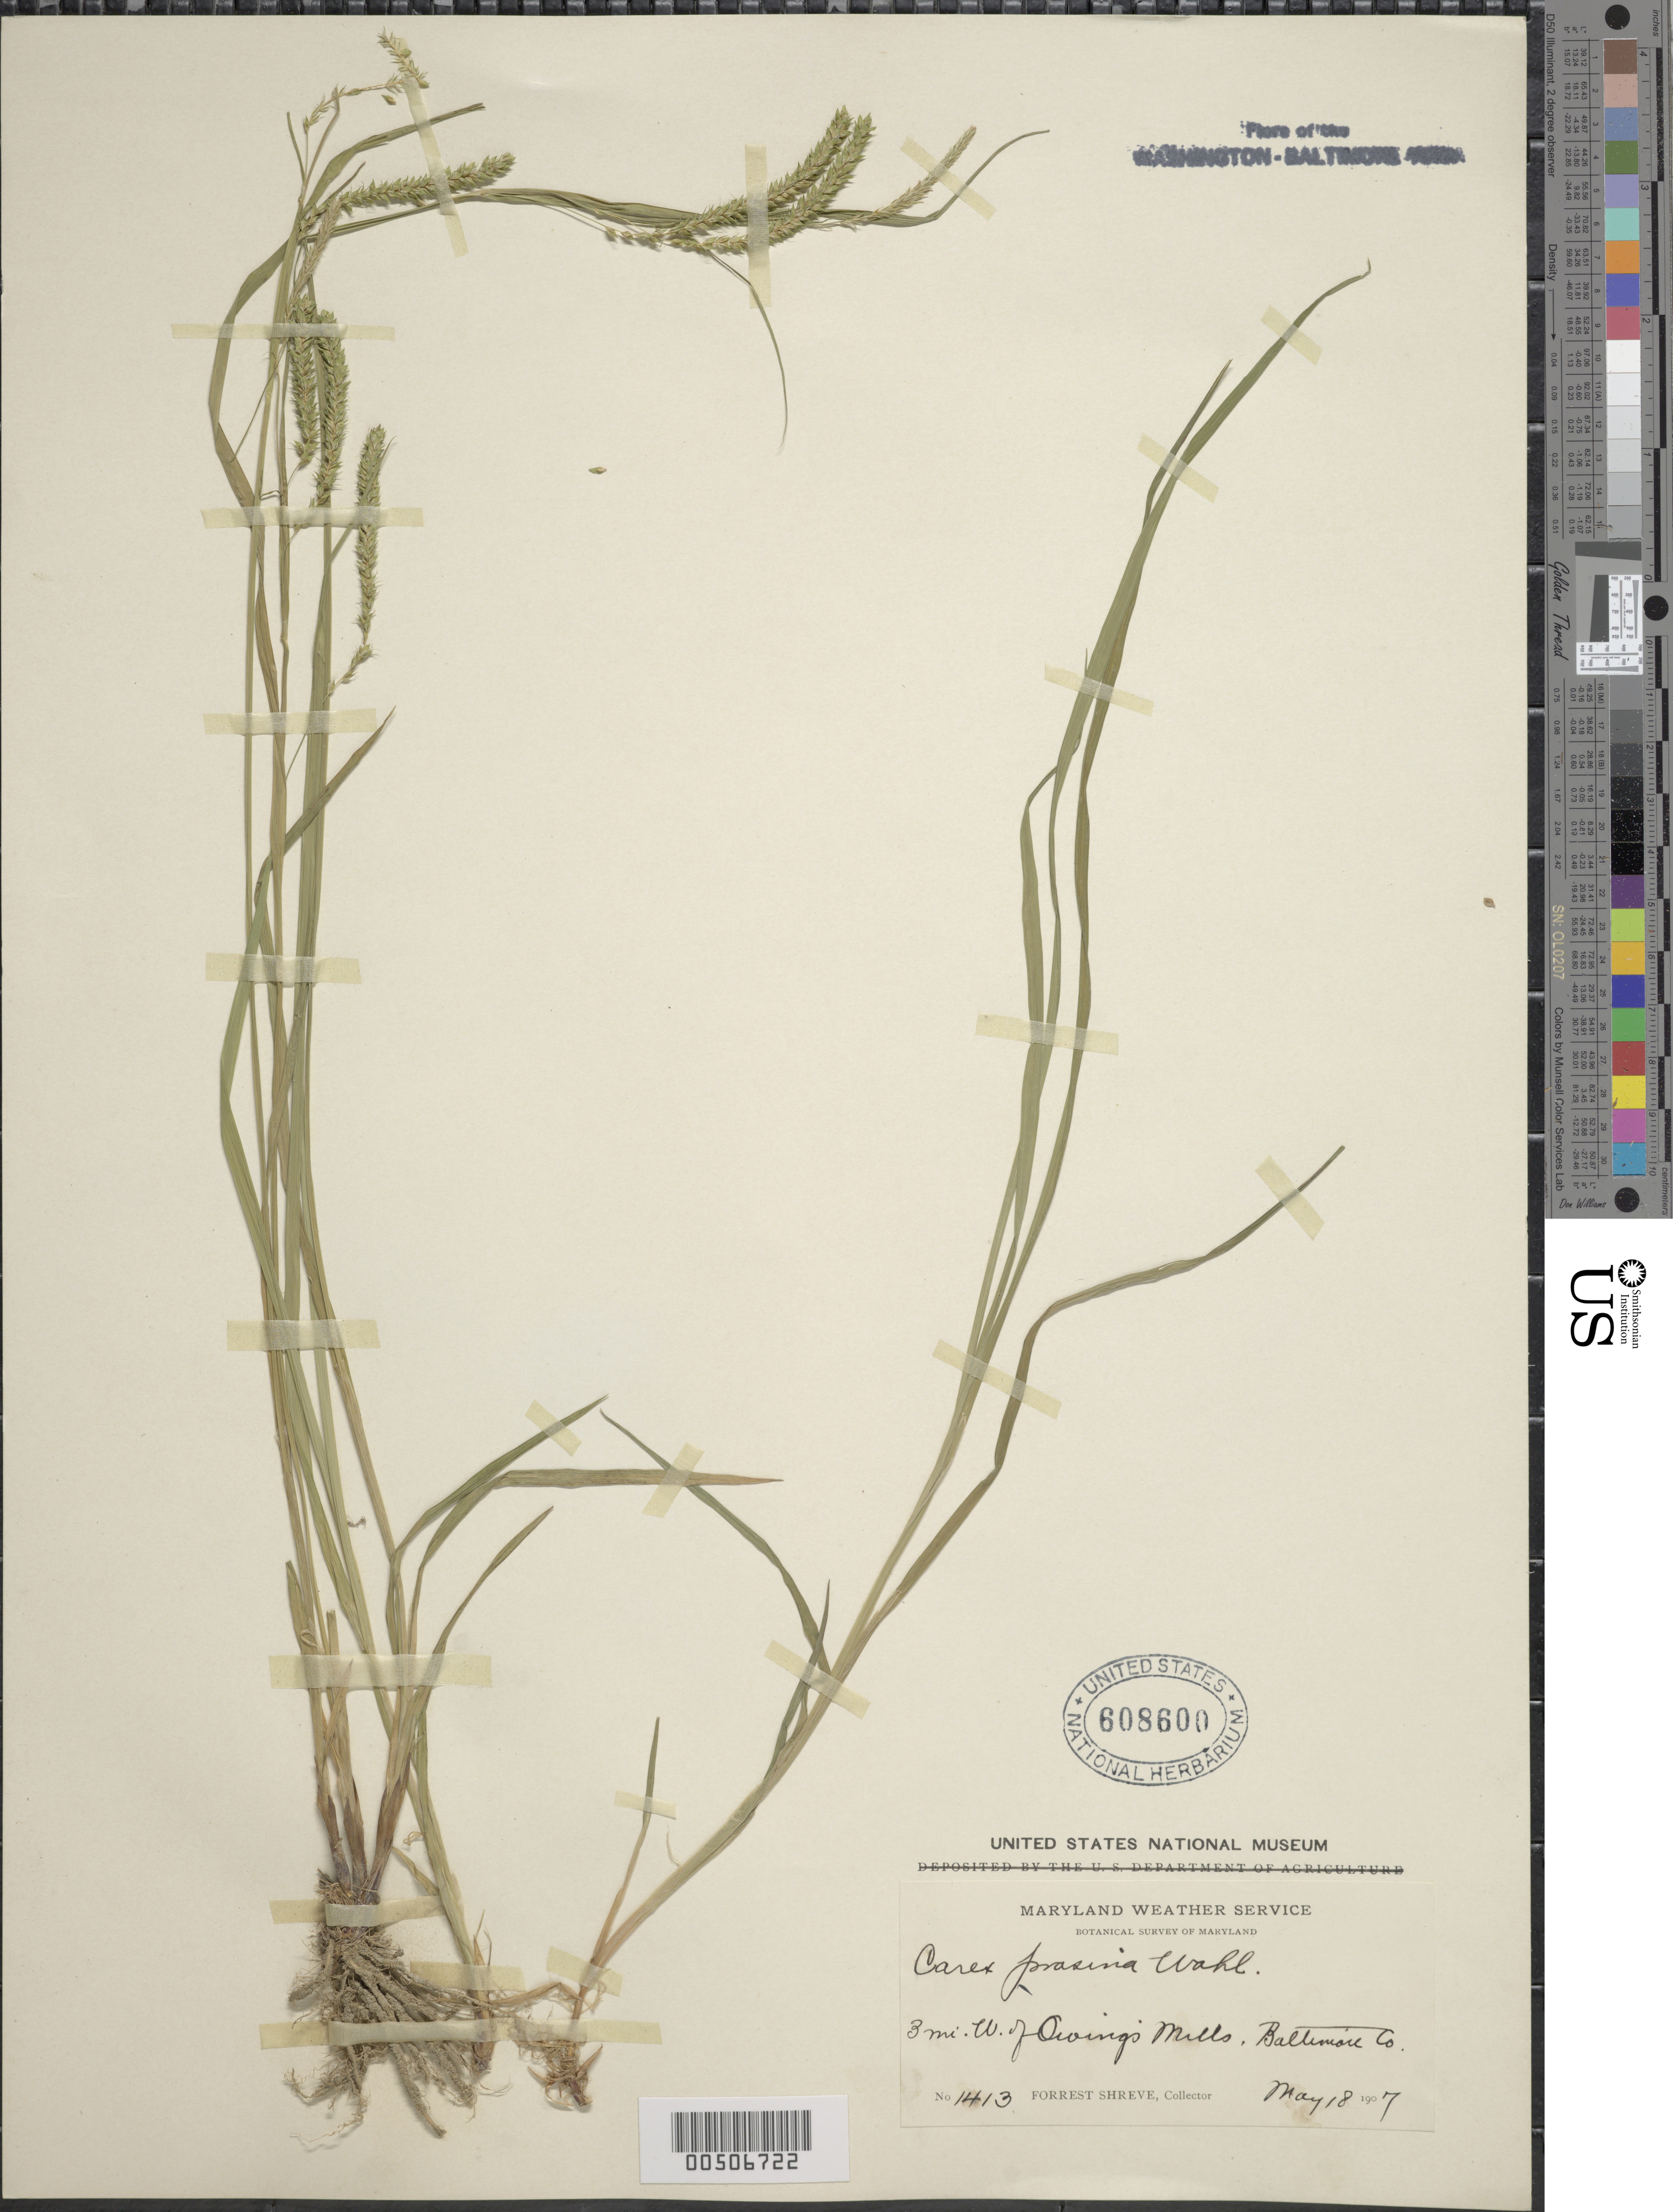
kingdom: Plantae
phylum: Tracheophyta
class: Liliopsida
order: Poales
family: Cyperaceae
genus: Carex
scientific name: Carex prasina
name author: Wahlenb.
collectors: F. Shreve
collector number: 1413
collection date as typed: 18 May 1907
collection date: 1907-05-18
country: United States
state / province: Maryland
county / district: Baltimore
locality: W of Owings Mills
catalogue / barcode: US 608600